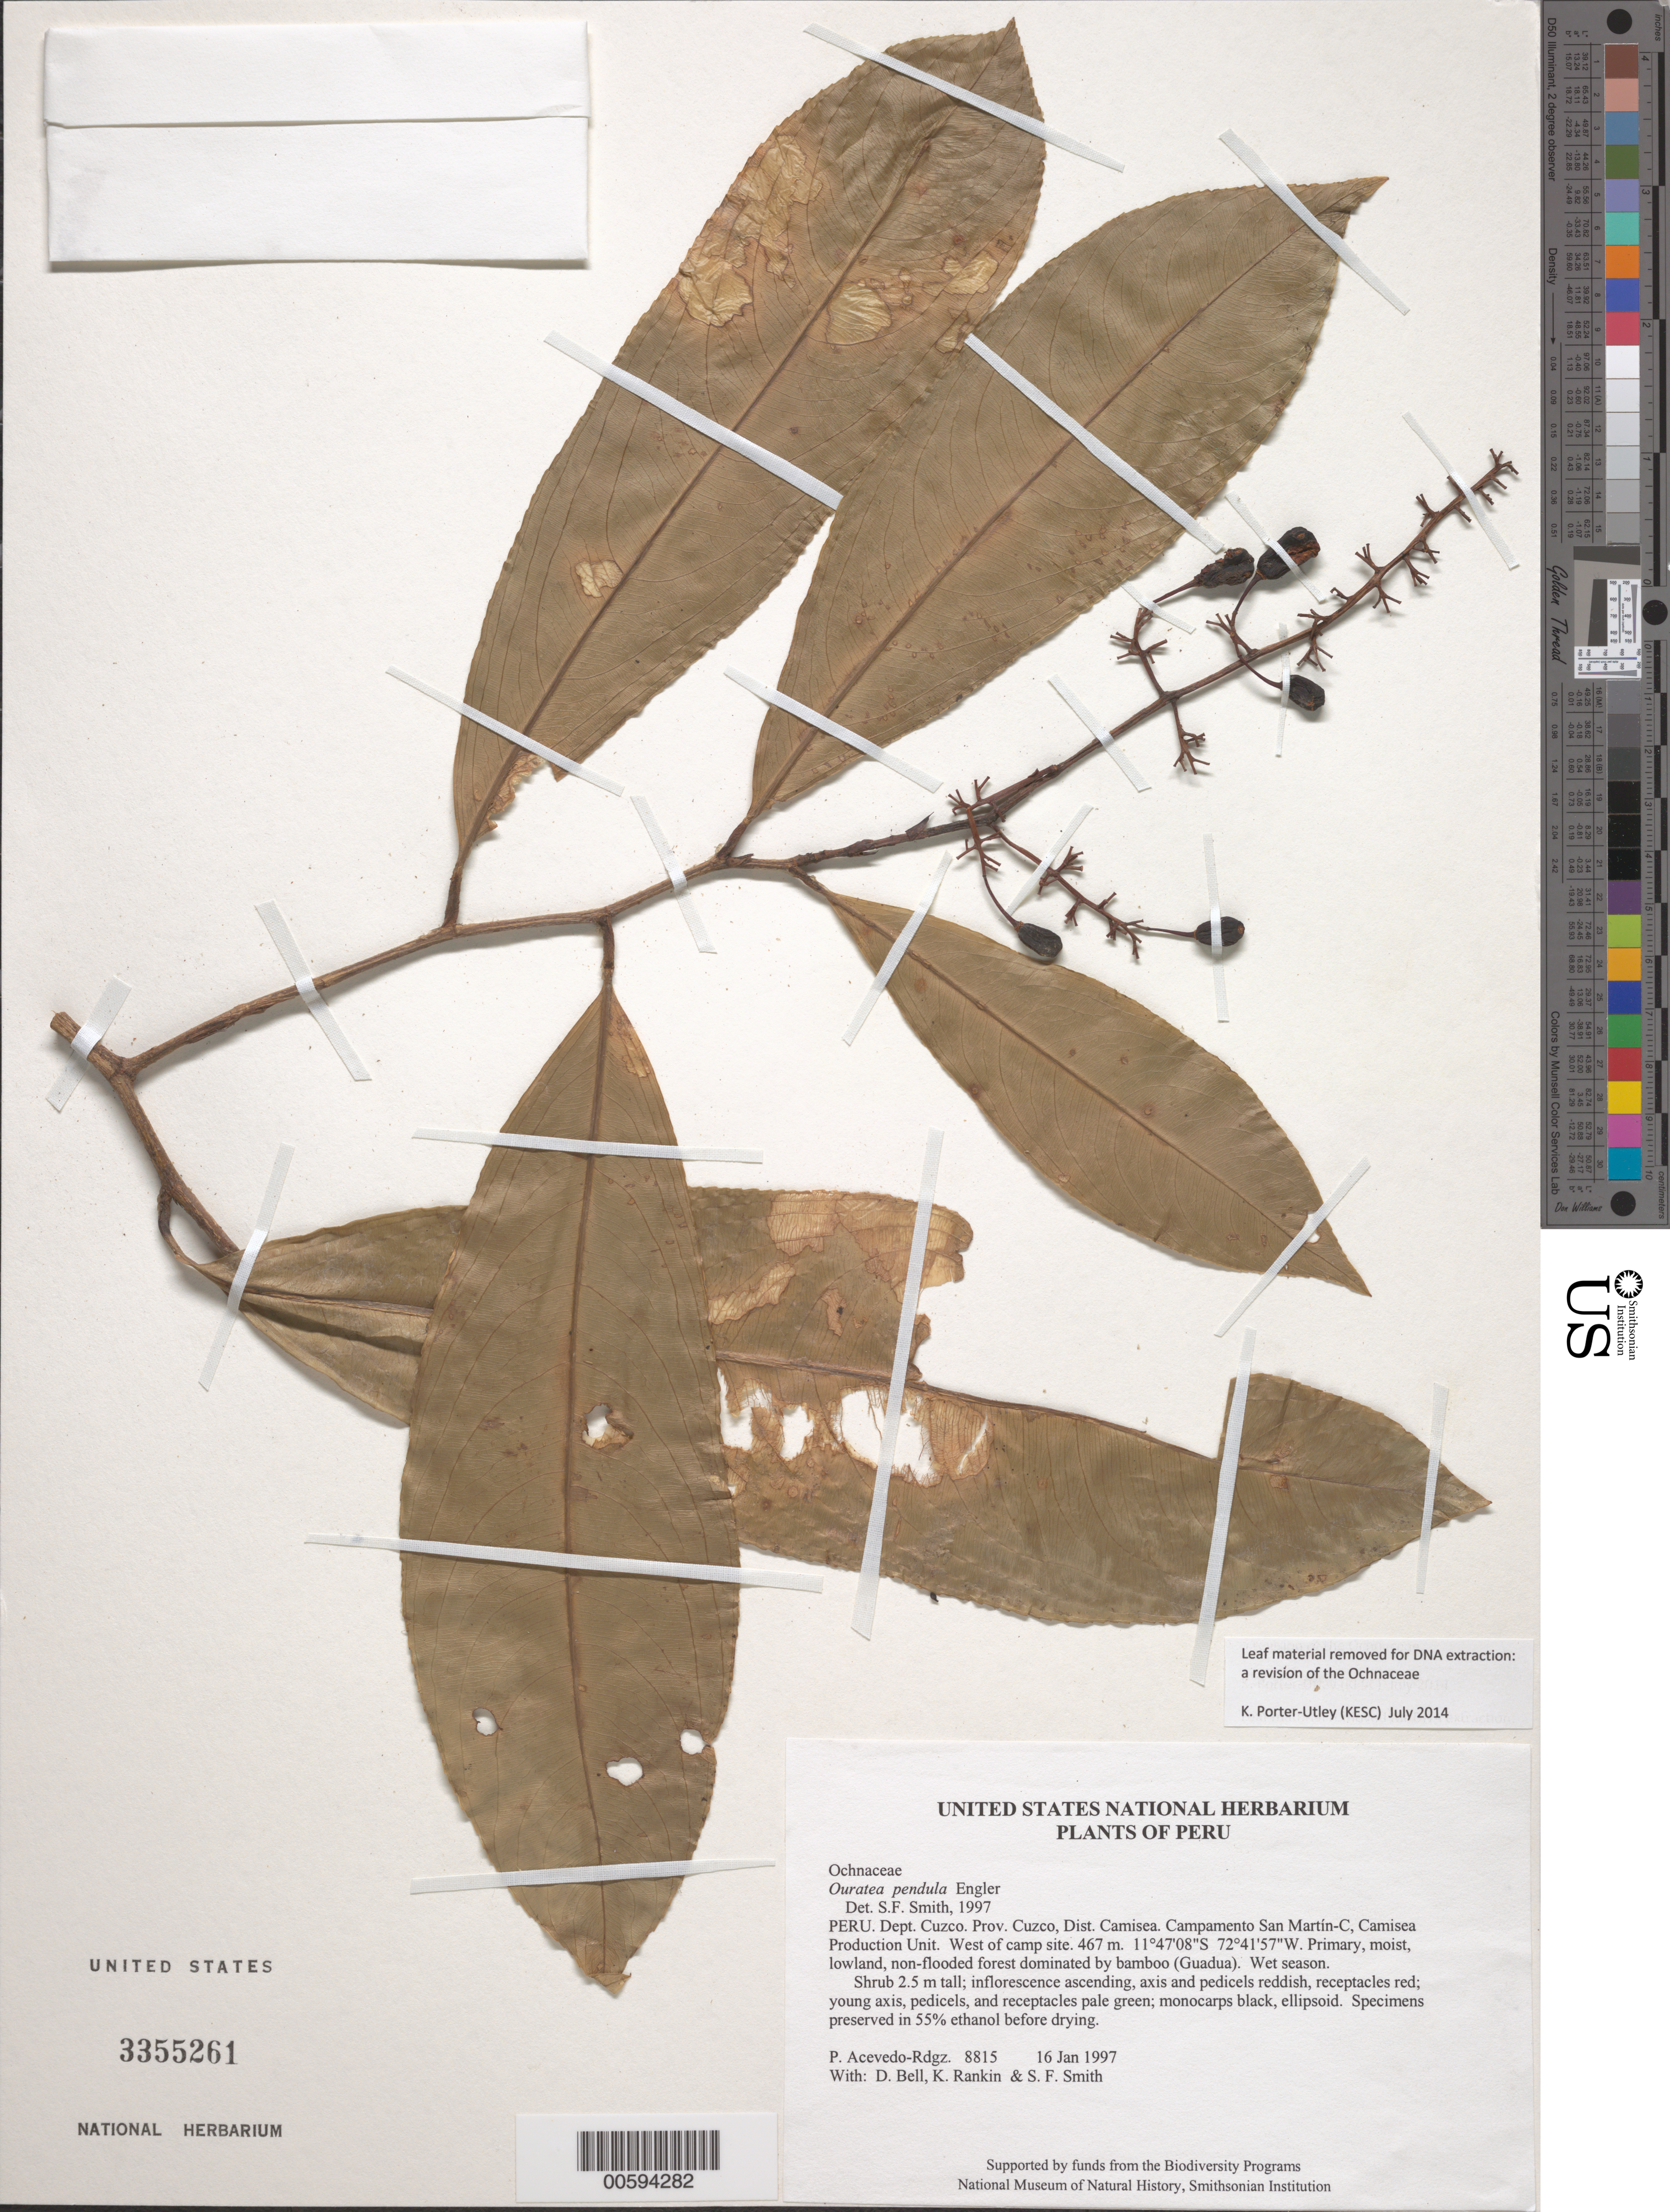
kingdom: Plantae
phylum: Tracheophyta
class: Magnoliopsida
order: Malpighiales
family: Ochnaceae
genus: Ouratea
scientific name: Ouratea pendula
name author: Poepp. ex Engl.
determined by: Smith, Stephen F., (US), NMNH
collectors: P. Acevedo-Rodr., D. A. Bell, K. B. Rankin & S.F. Smith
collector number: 8815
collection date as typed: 16 Jan 1997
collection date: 1997-01-16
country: Peru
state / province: Cusco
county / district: Cusco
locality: Districto Camisea, Campamento San Martín-C, Camisea Production Unit. West of camp site.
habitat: Primary, moist, lowland, non-flooded forest dominated by bamboo (Guadua). Wet season.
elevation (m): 467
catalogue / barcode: US 3355261